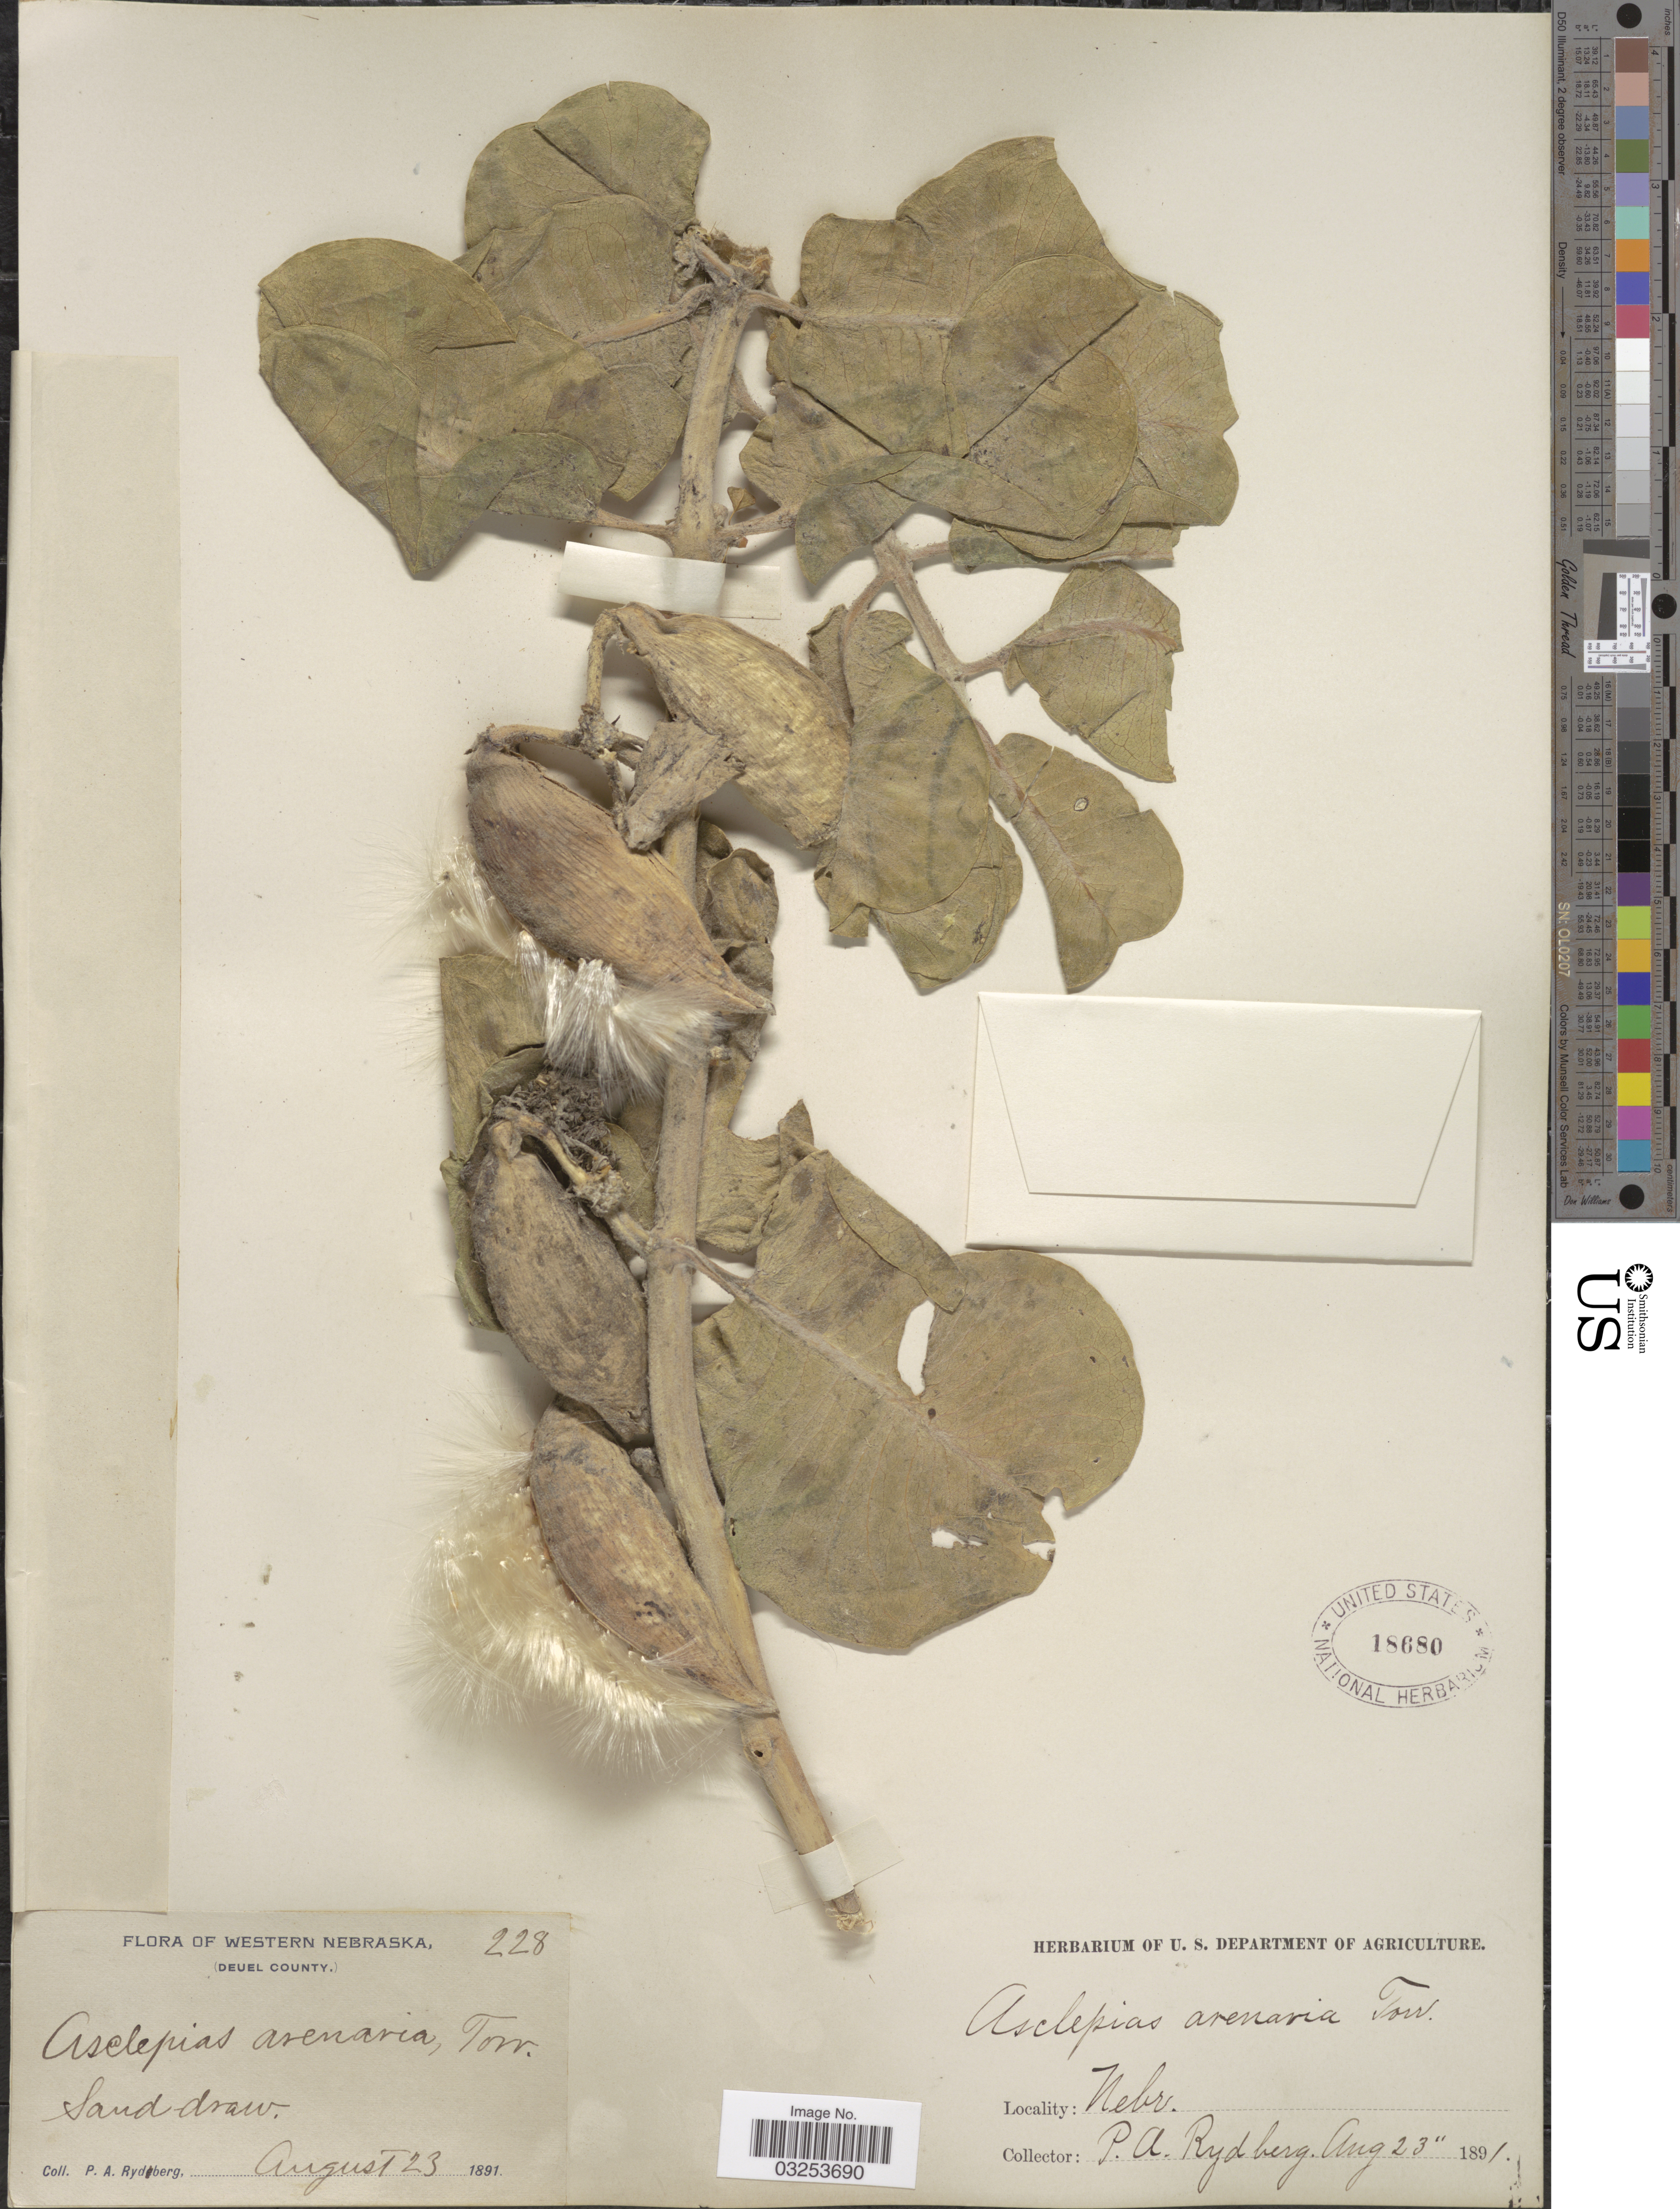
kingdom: Plantae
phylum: Tracheophyta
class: Magnoliopsida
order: Gentianales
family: Apocynaceae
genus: Asclepias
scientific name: Asclepias arenaria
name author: Torr.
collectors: P. A. Rydberg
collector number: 228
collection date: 1891-08-23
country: United States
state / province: Nebraska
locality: Western Nebraska (Deuel County). Sand-draw.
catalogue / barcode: US 18680